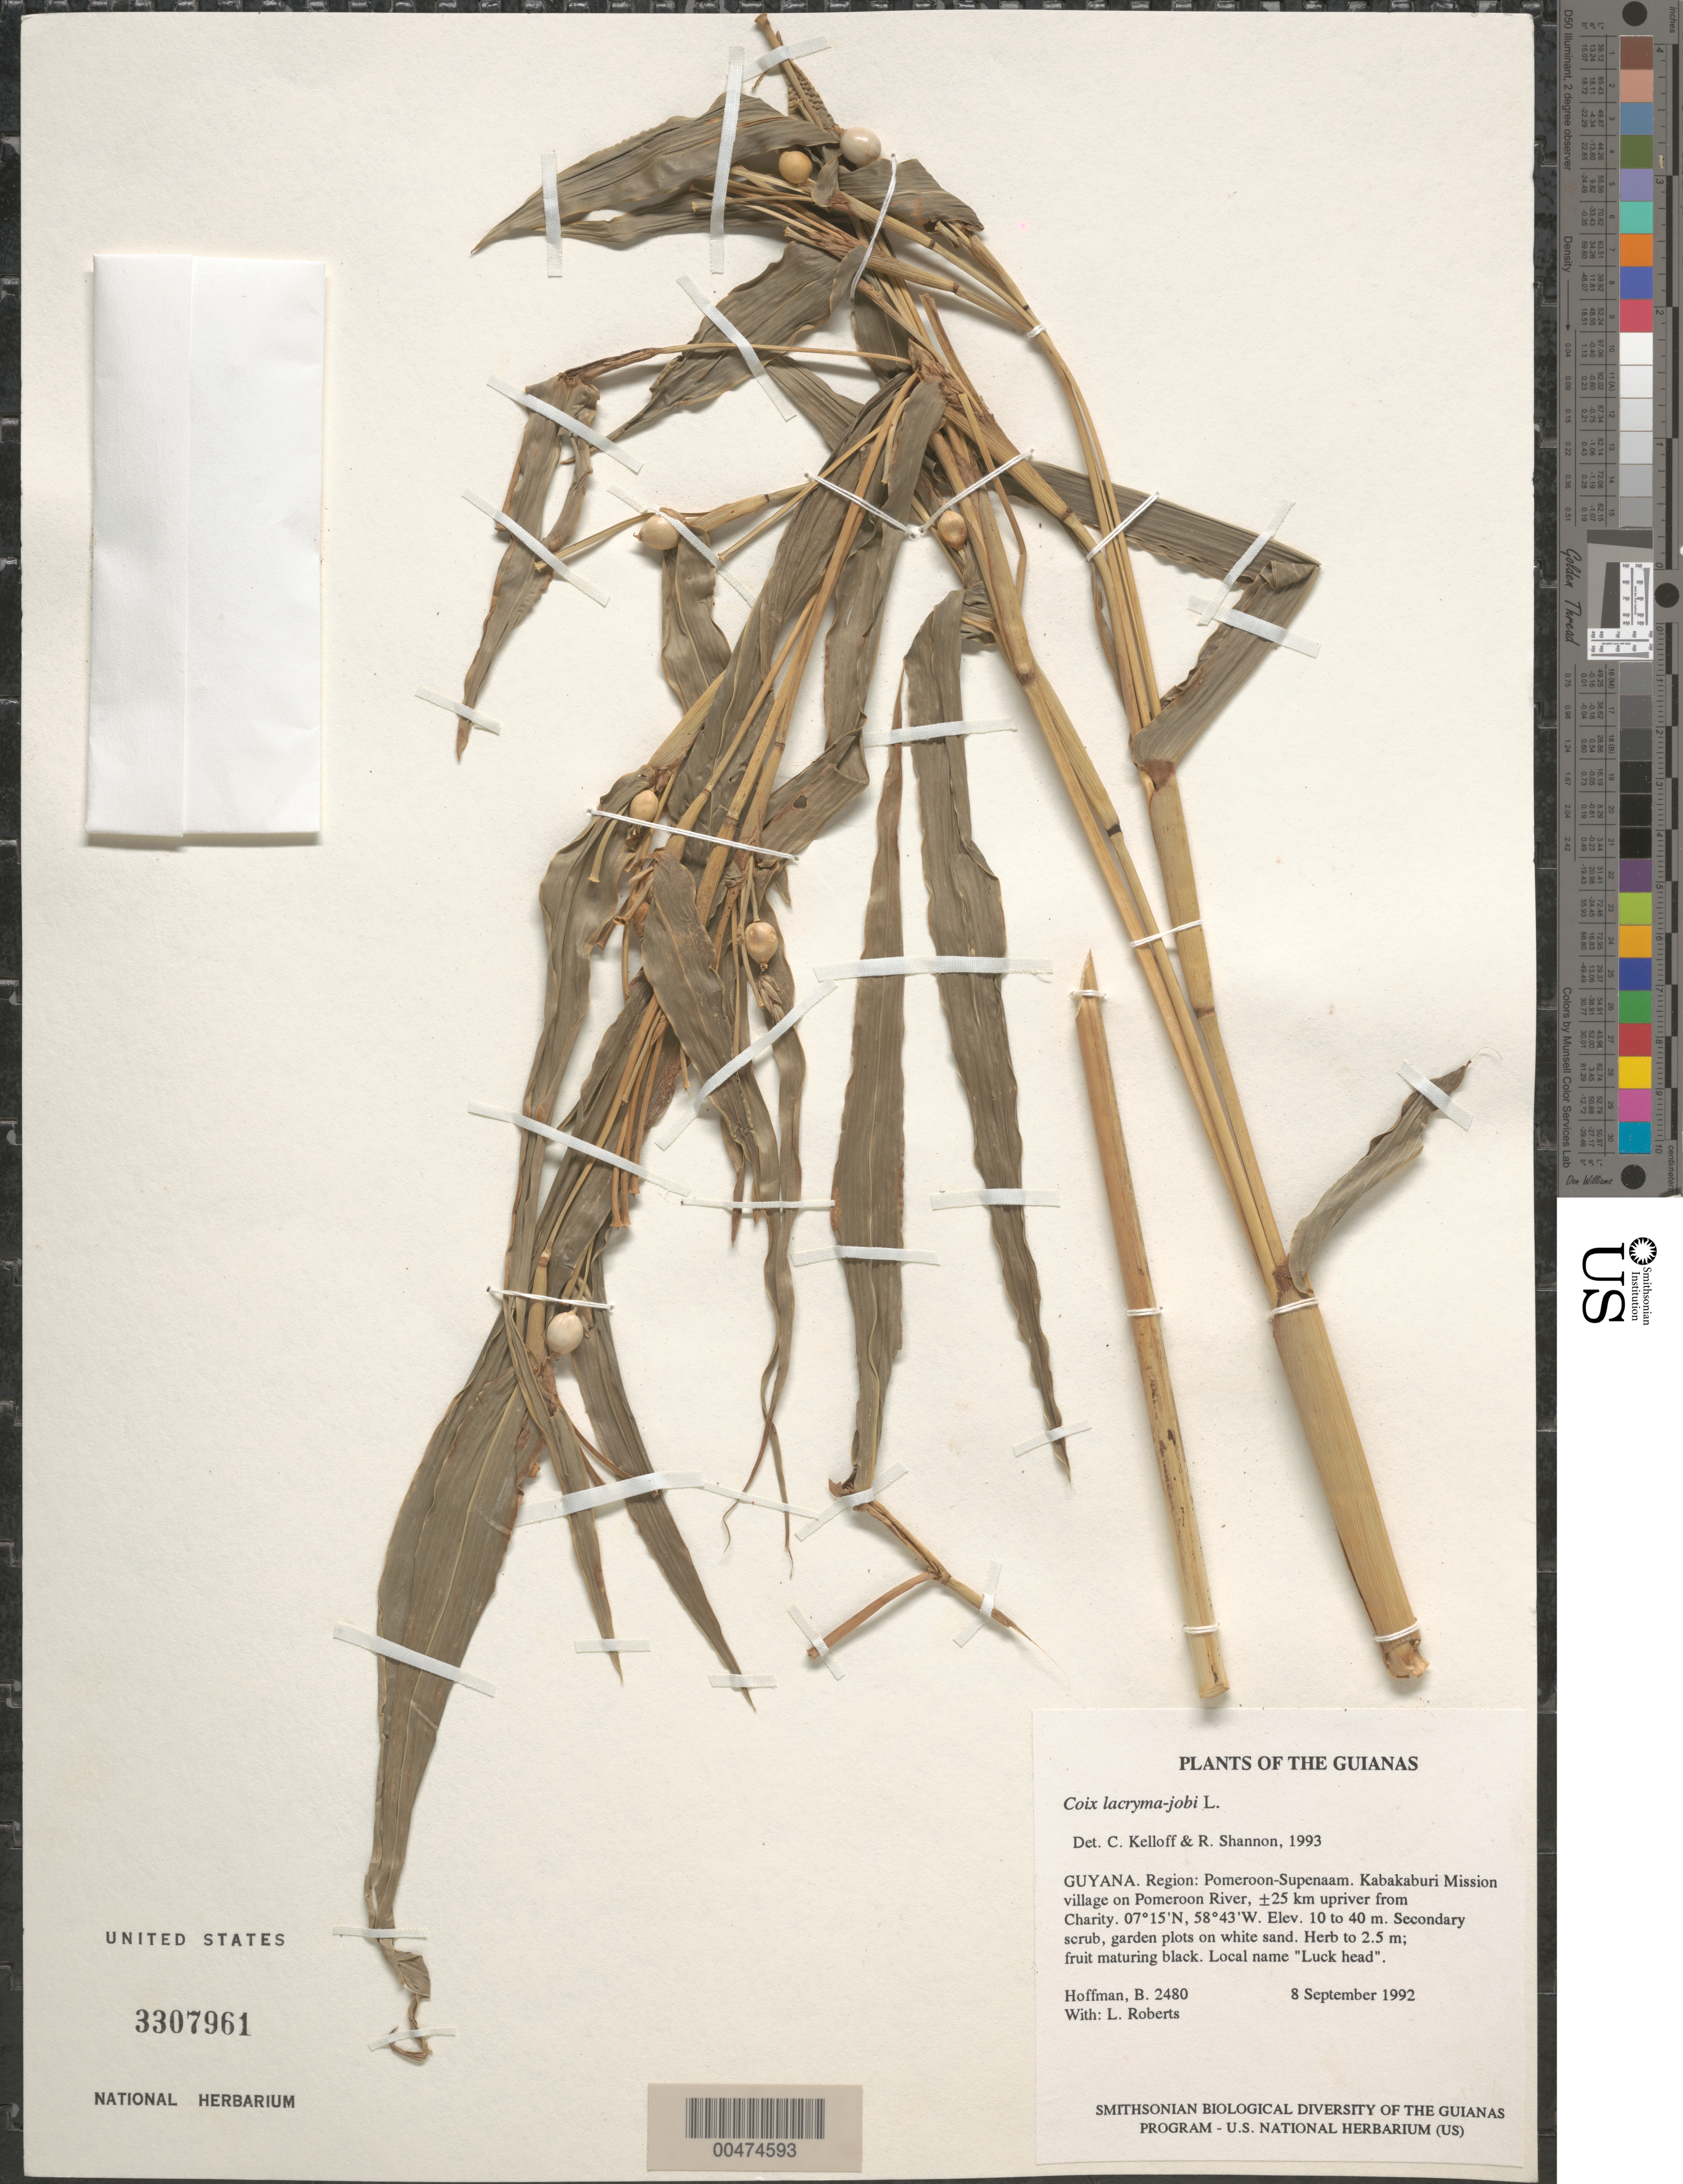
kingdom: Plantae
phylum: Tracheophyta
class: Liliopsida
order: Poales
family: Poaceae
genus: Coix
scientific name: Coix lacryma-jobi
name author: L.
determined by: Kelloff, Carol L.; Shannon, R.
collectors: B. Hoffman & L. Roberts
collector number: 2480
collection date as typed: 8 September 1992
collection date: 1992-09-08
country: Guyana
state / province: Pomeroon-Supenaam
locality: Kabakaburi Mission village on Pomeroon River, ±25 km upriver from Charity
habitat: Secondary scrub, garden plots on white sand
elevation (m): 10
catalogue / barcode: US 3307961